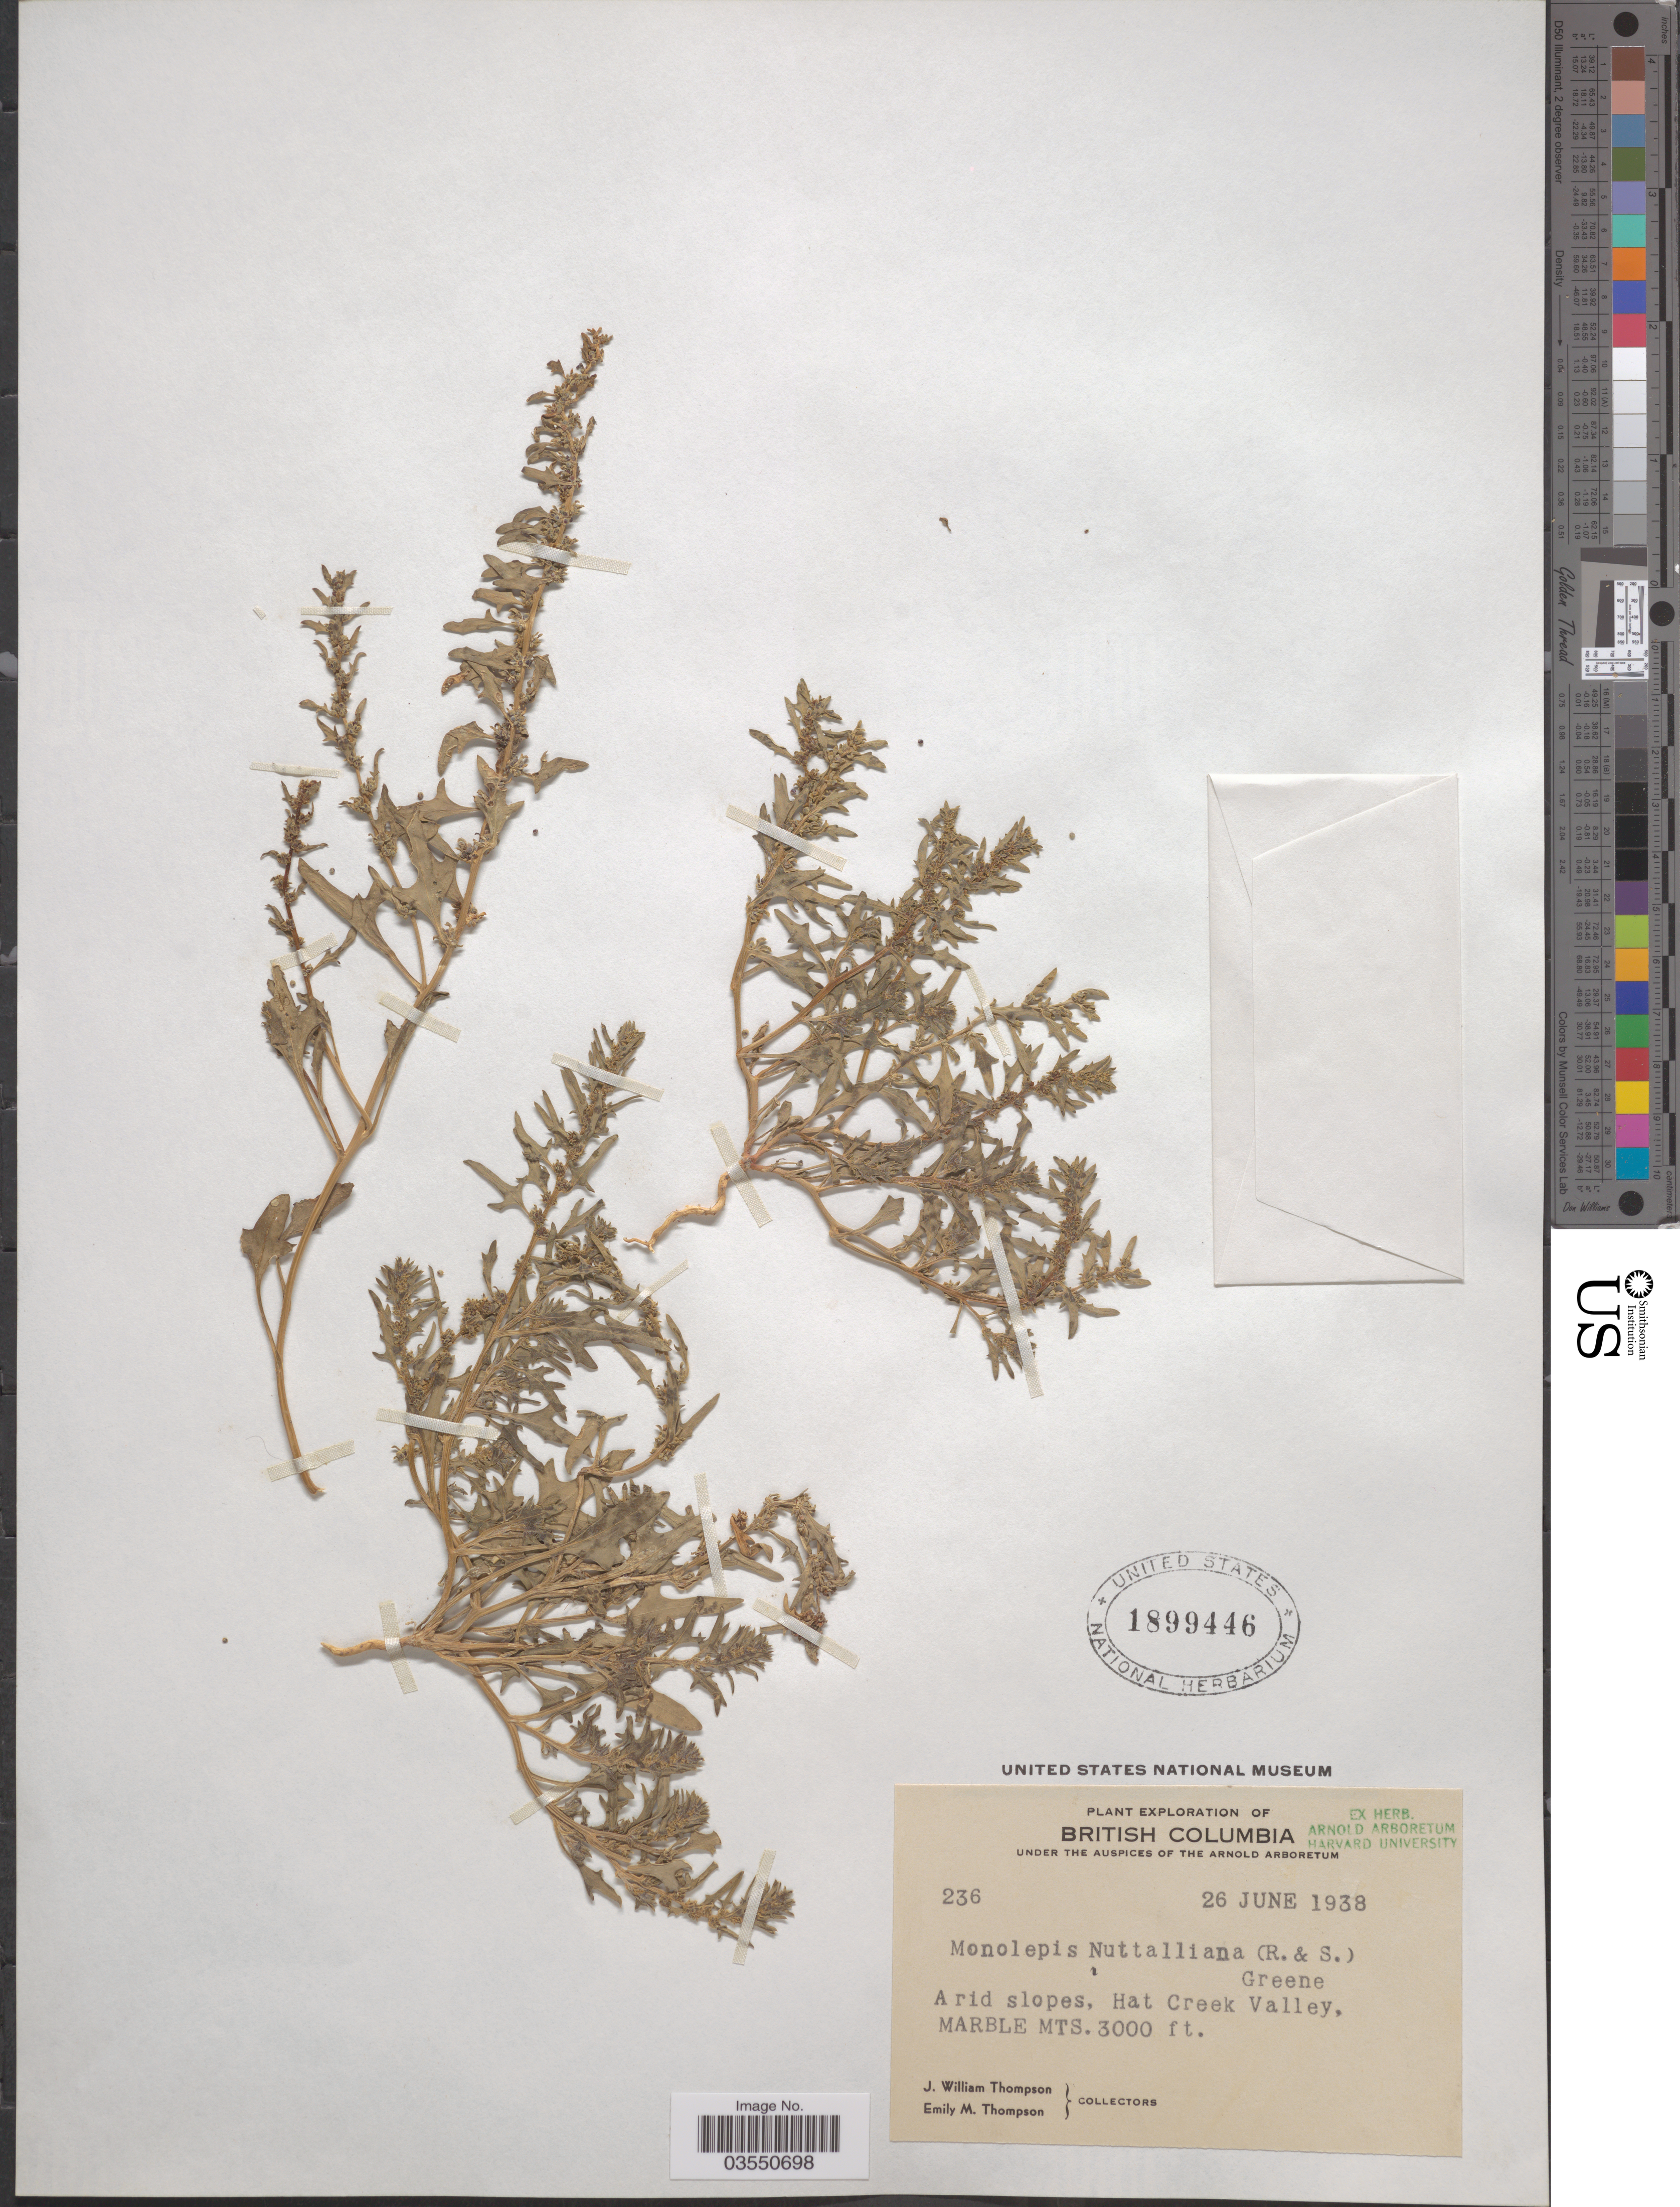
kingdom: Plantae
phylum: Tracheophyta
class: Magnoliopsida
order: Caryophyllales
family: Amaranthaceae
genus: Blitum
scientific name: Blitum nuttallianum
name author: Schult.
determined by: U.S. National Herbarium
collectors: J. W. Thompson & E. M. Thompson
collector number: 236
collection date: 1938-06-26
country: Canada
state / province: British Columbia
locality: Arid slopes, Hat Creek Valley, Marble Mts.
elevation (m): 914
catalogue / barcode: US 1899446